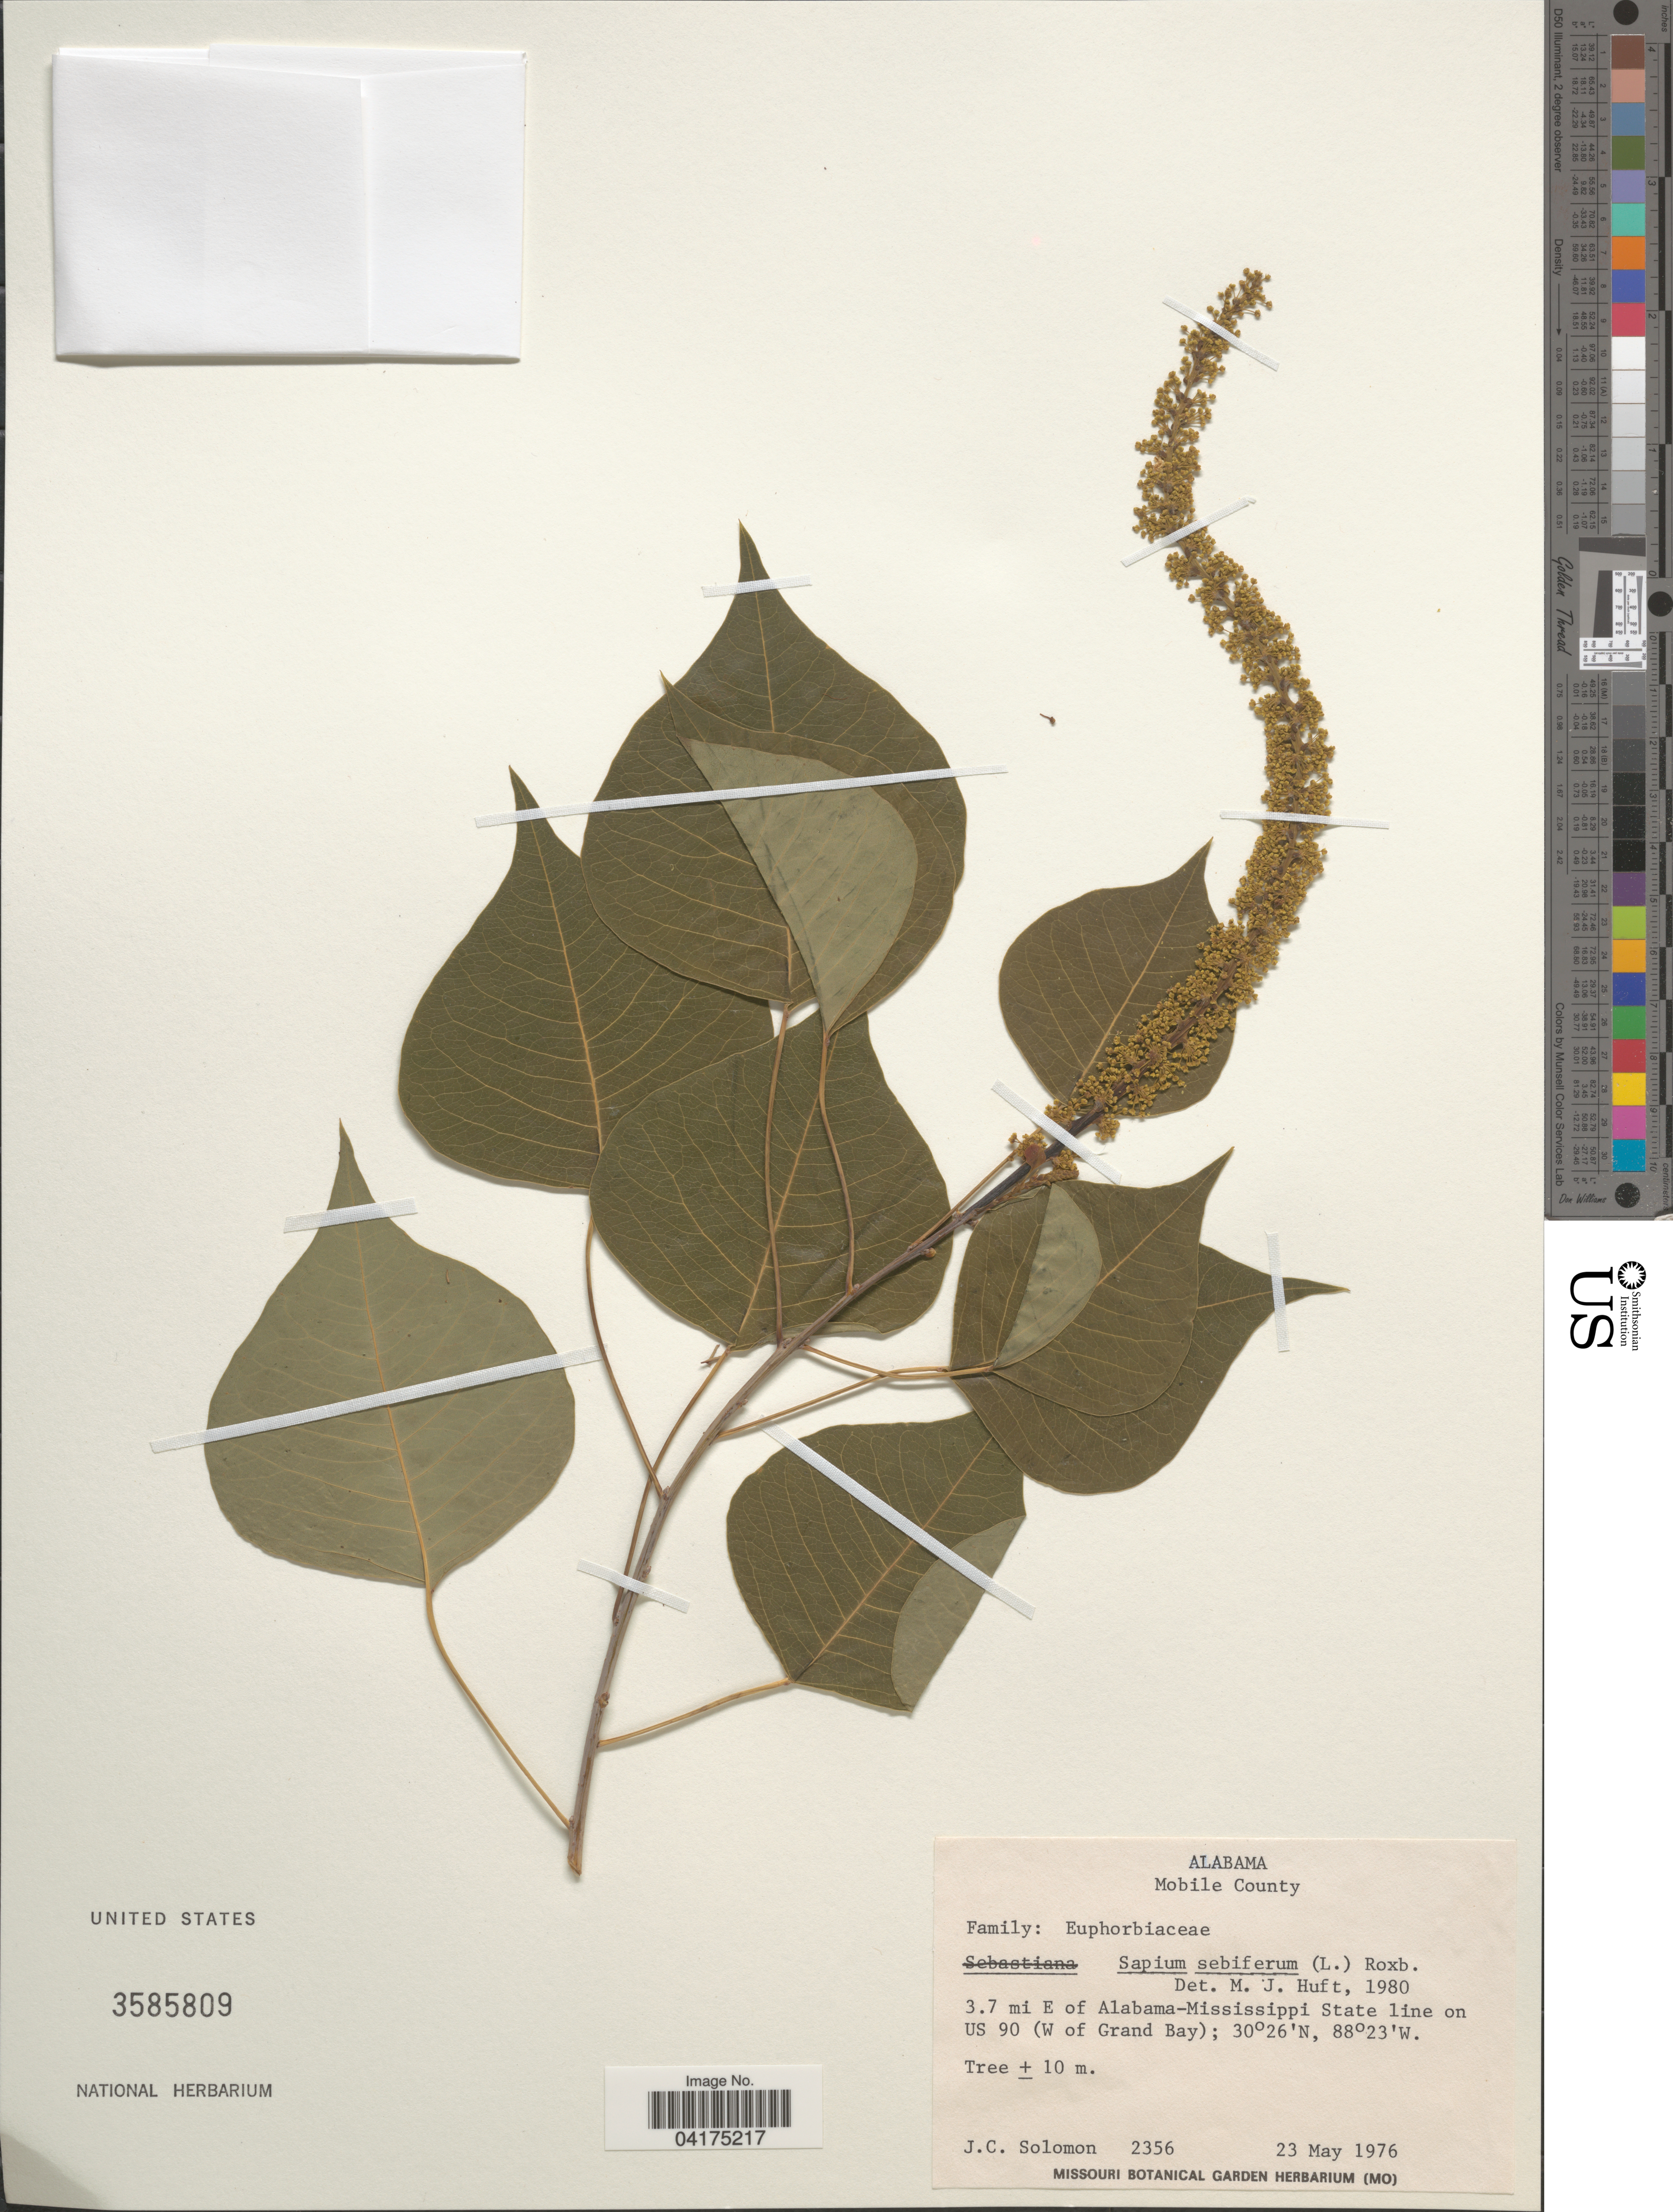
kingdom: Plantae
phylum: Tracheophyta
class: Magnoliopsida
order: Malpighiales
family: Euphorbiaceae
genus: Sapium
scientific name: Sapium sebiferum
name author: (L.) Roxb.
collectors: J. C. Solomon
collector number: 2356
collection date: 1976-05-23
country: United States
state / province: Alabama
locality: Mobile County. 3.7 mi E of Alabama-Mississippi State line on US 90 (W of Grand Bay).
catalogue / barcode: US 3585809